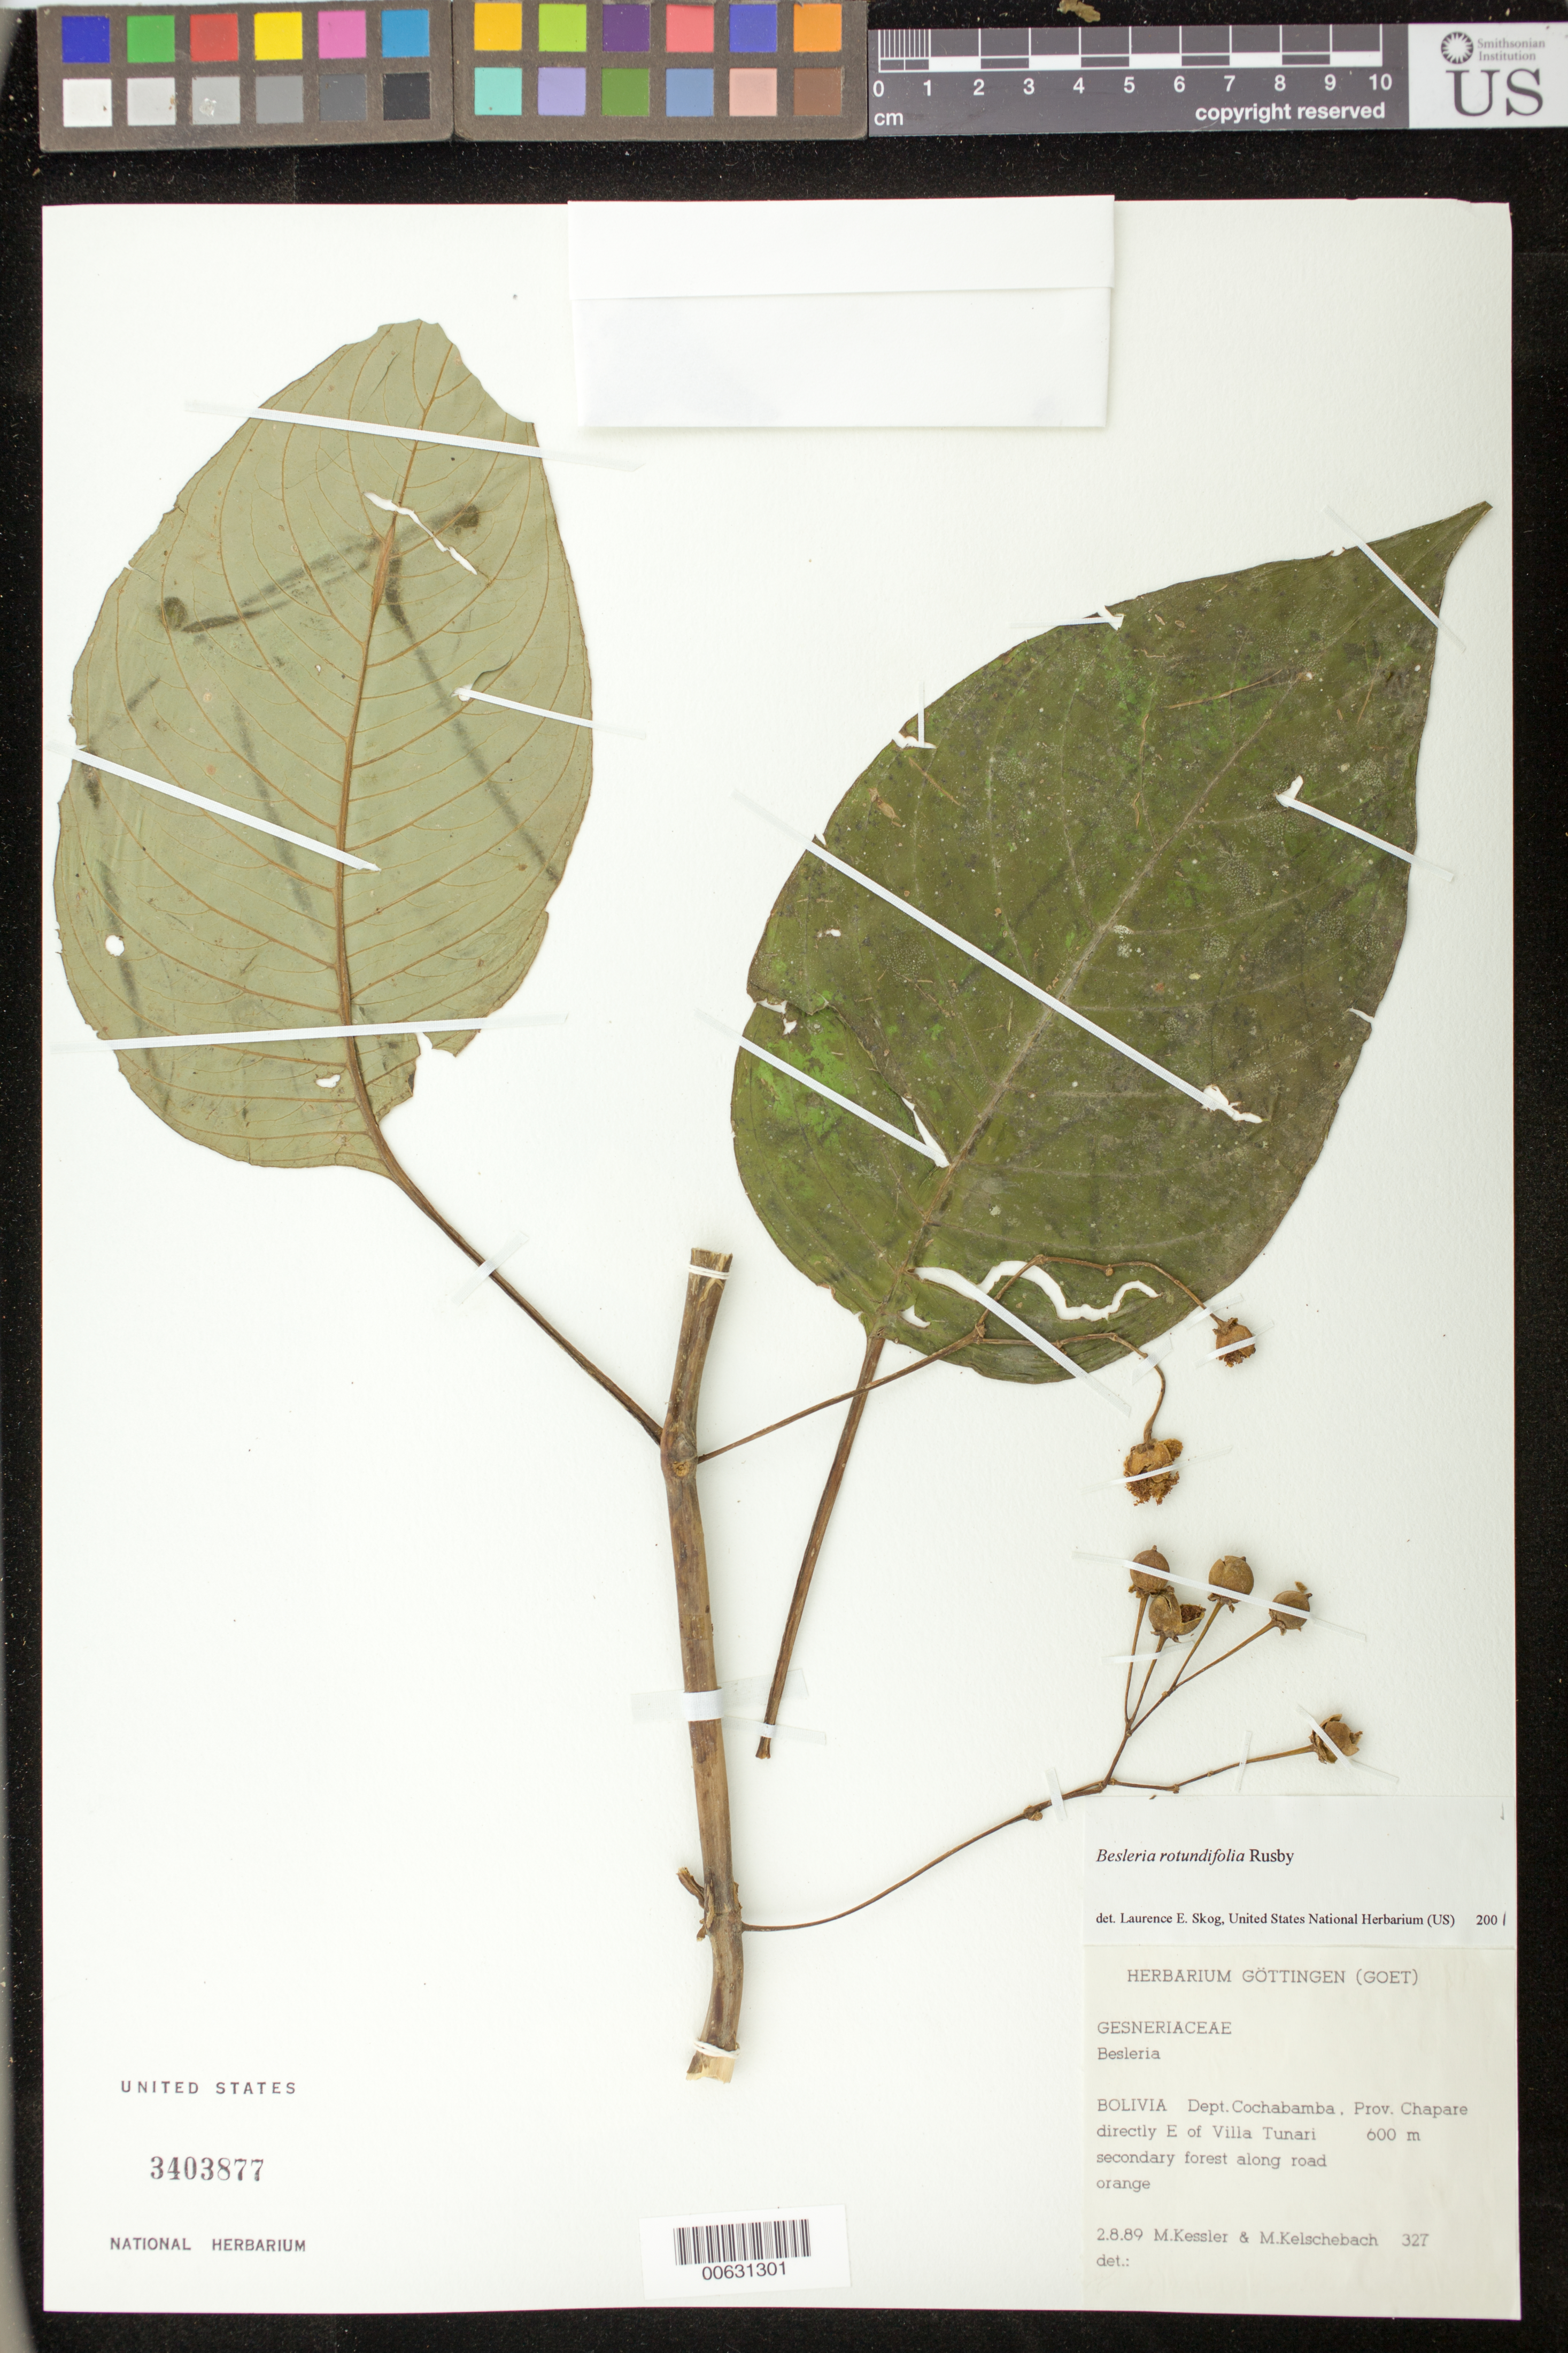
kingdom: Plantae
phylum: Tracheophyta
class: Magnoliopsida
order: Lamiales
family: Gesneriaceae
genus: Besleria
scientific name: Besleria rotundifolia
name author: Rusby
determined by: Skog, Laurence E.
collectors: M. Kessler & M. Kelschebach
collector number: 327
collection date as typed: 02 Aug 1989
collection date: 1989-08-02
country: Bolivia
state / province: Cochabamba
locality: Prov. Chapare, directly E of Villa Tunari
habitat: Secondary forest along road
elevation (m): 600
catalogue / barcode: US 3403877